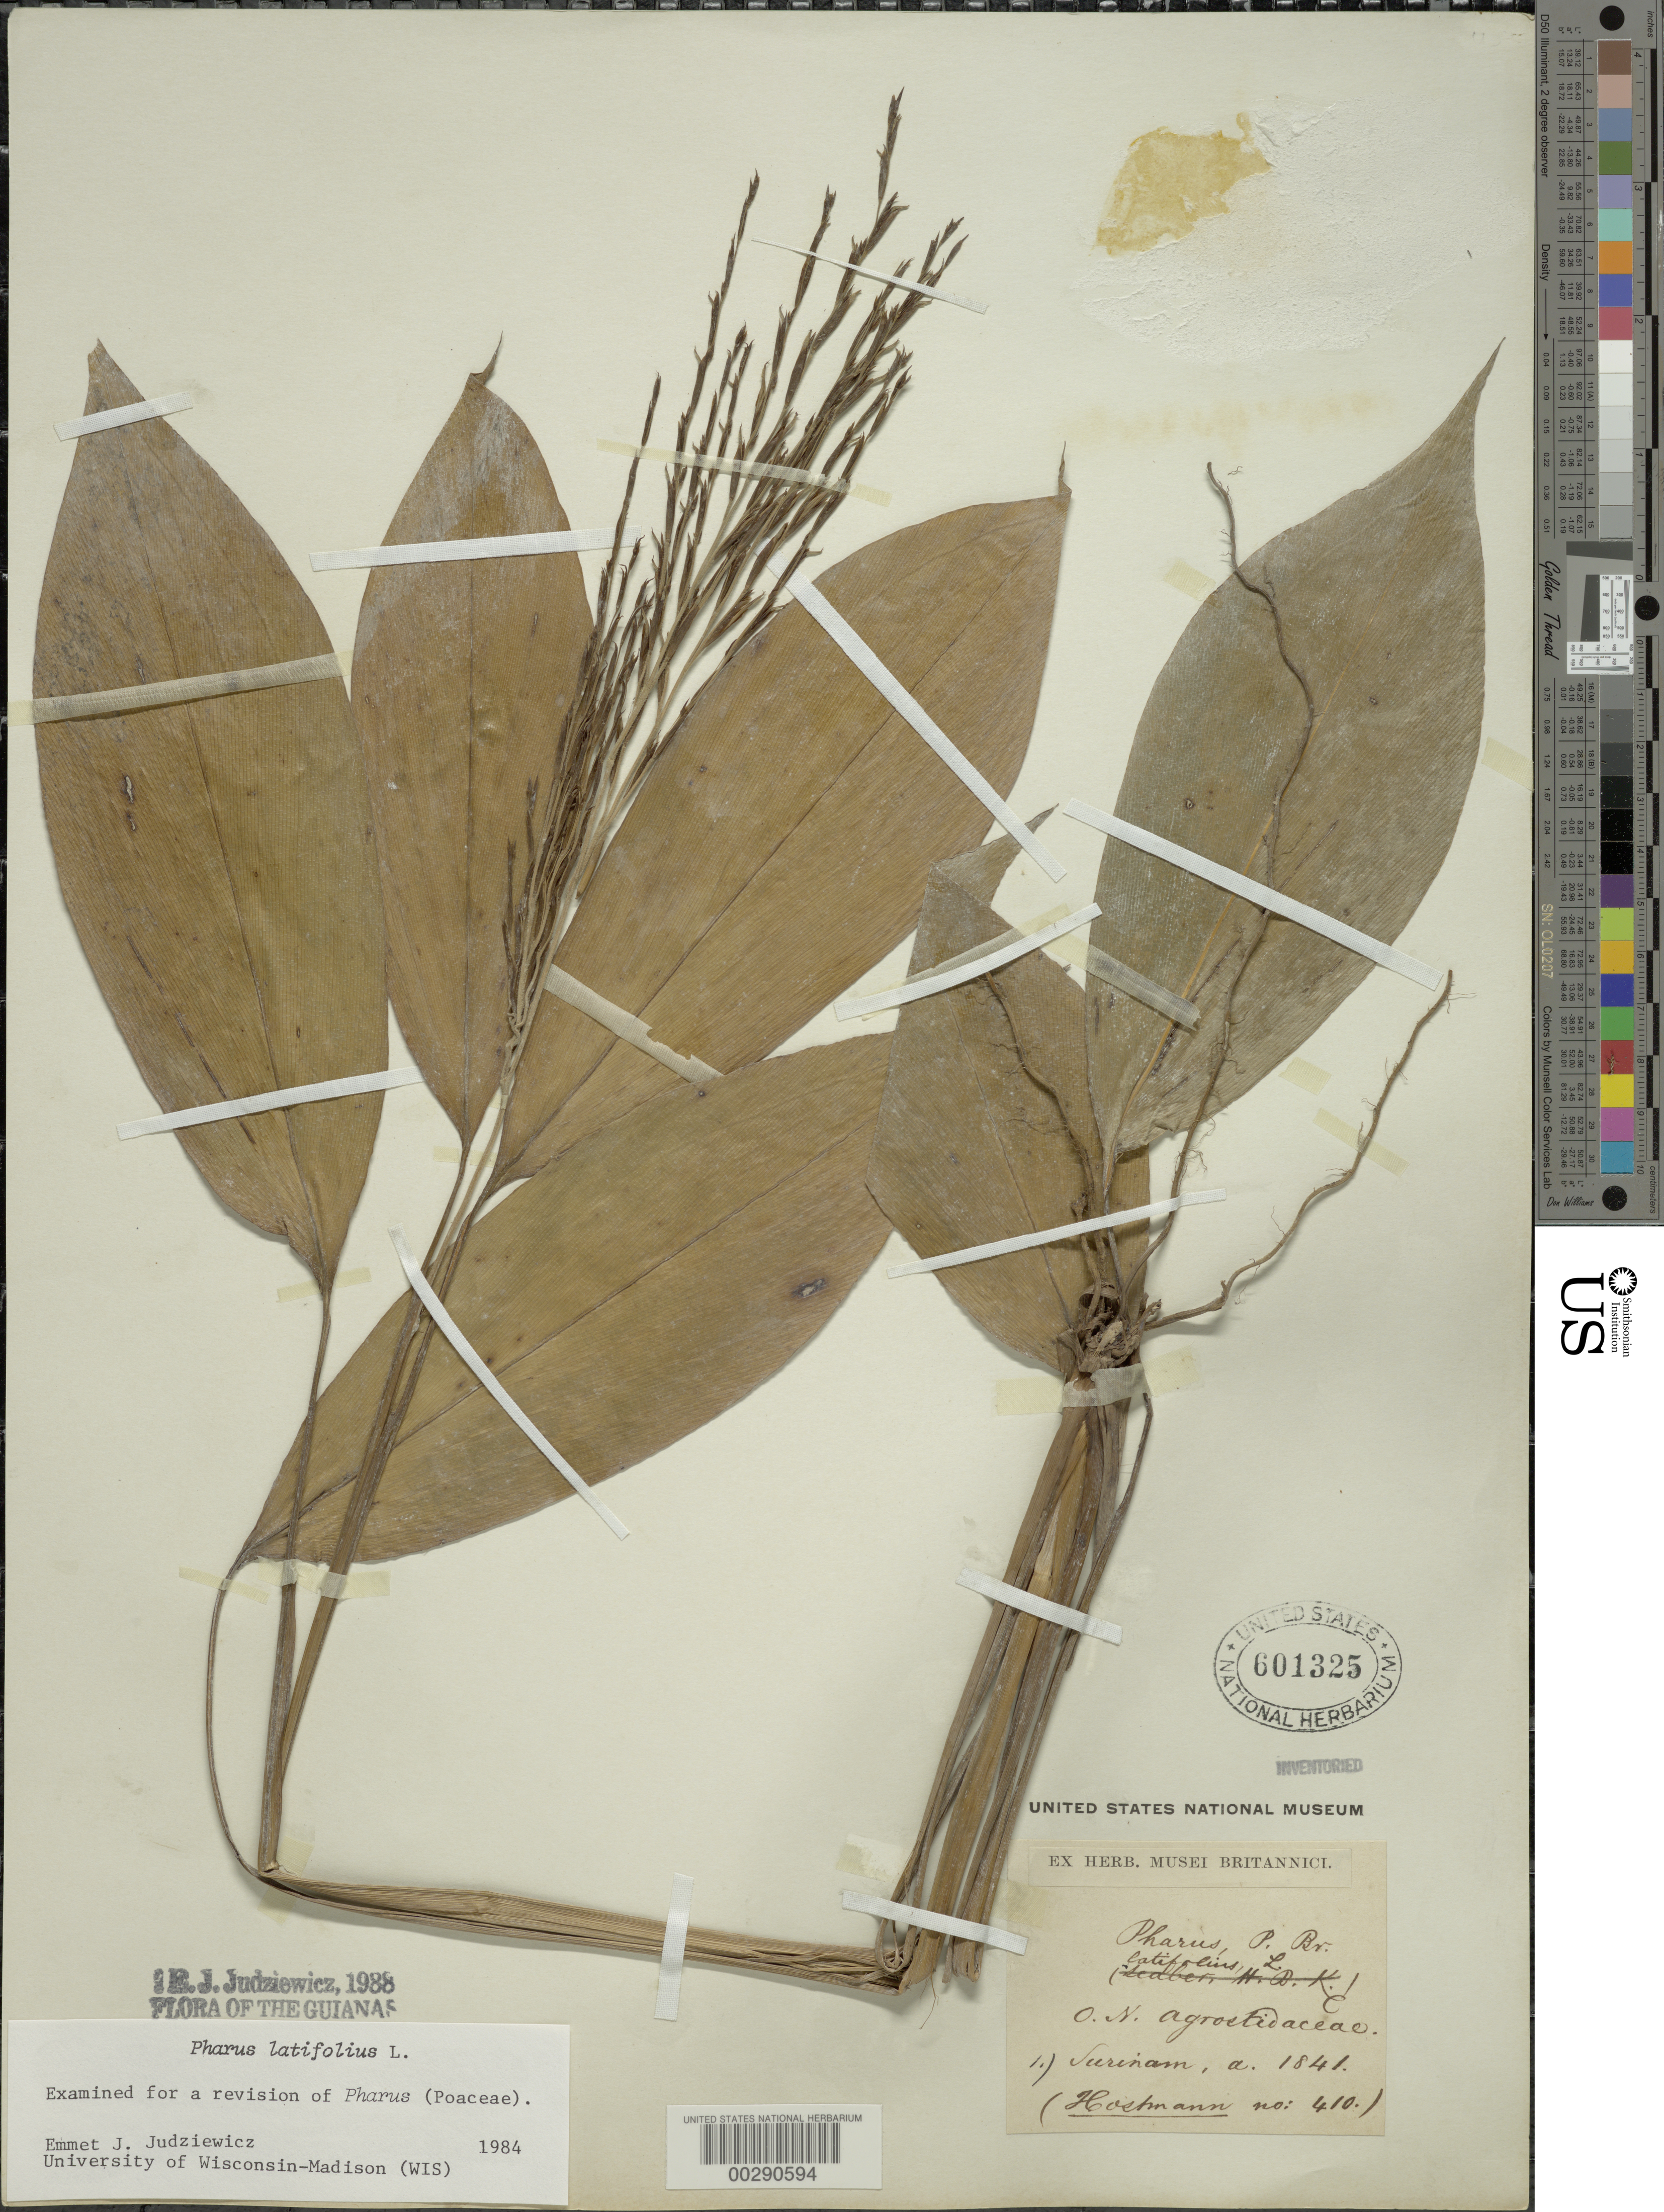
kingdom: Plantae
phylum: Tracheophyta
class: Liliopsida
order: Poales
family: Poaceae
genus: Pharus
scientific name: Pharus latifolius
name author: L.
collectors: F. Hostmann & A. Kappler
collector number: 410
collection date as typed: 1841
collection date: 1841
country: Suriname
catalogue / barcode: US 601325